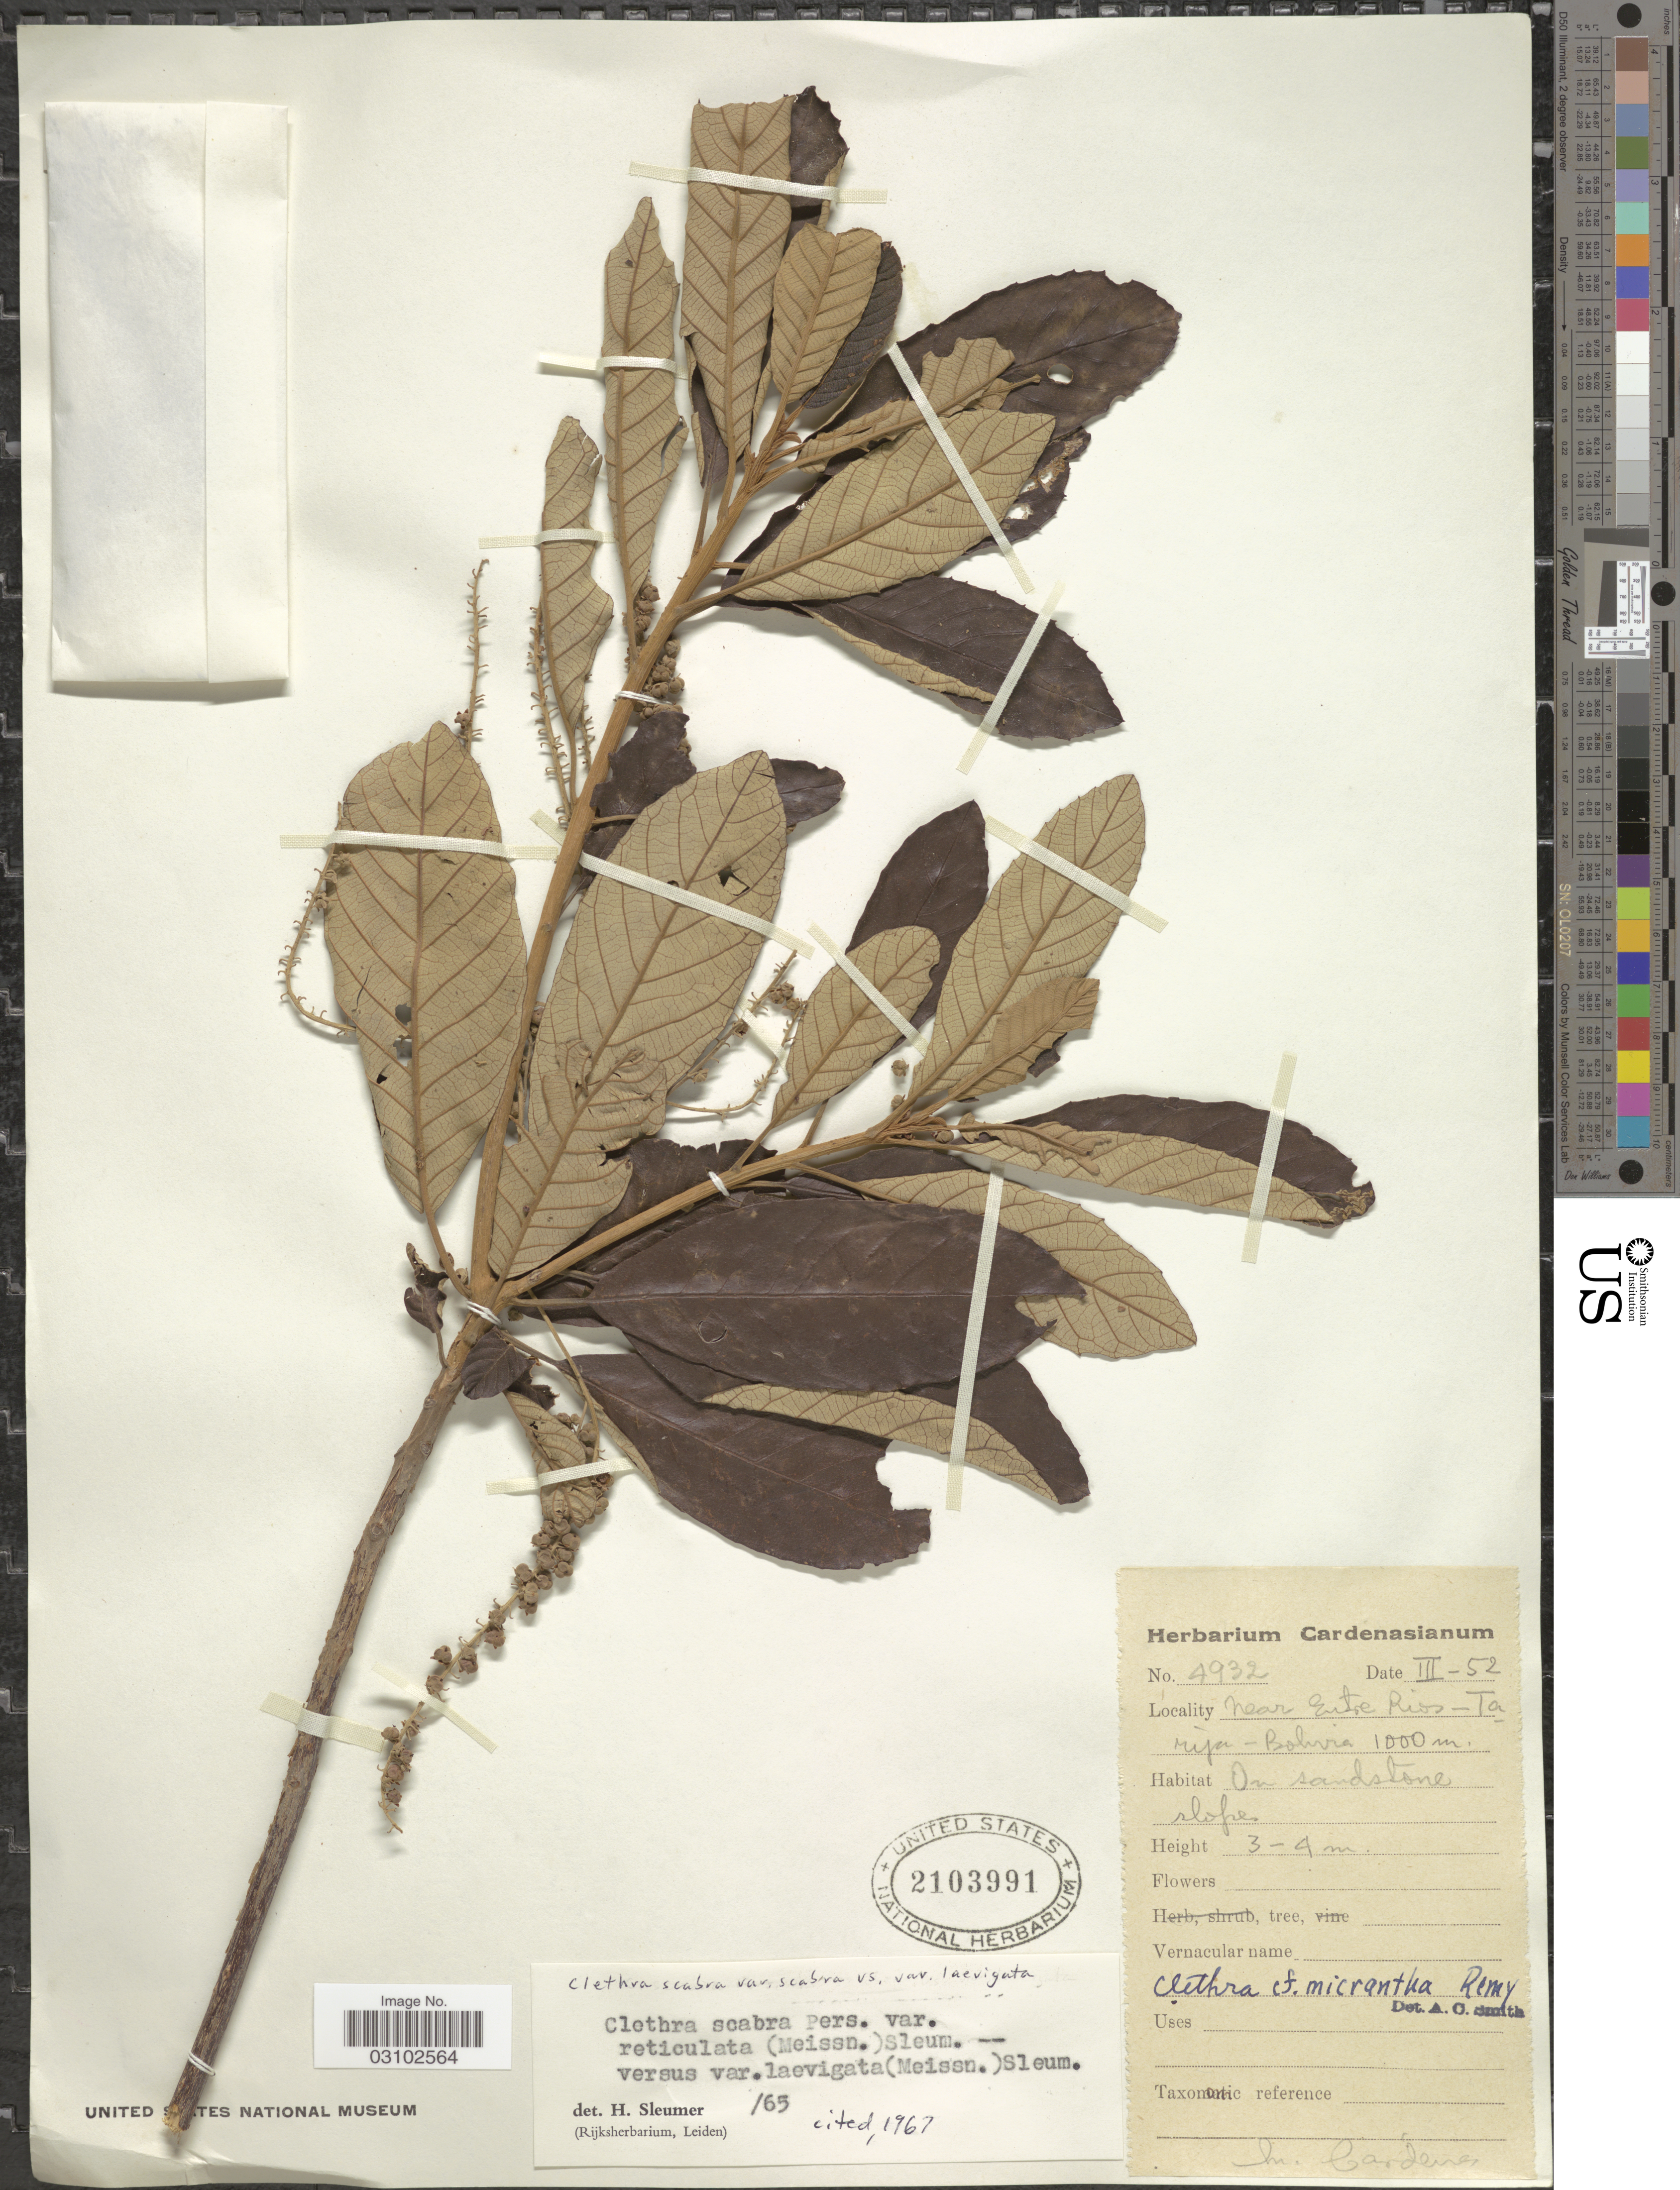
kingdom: Plantae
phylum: Tracheophyta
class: Magnoliopsida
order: Ericales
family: Clethraceae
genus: Clethra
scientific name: Clethra scabra var. scabra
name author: Pers.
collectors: M. Cárdenas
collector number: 4932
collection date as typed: Transcribed d/m/y: /3/52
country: Bolivia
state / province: Tarija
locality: Near entre Rios.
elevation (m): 1000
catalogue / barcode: US 2103991